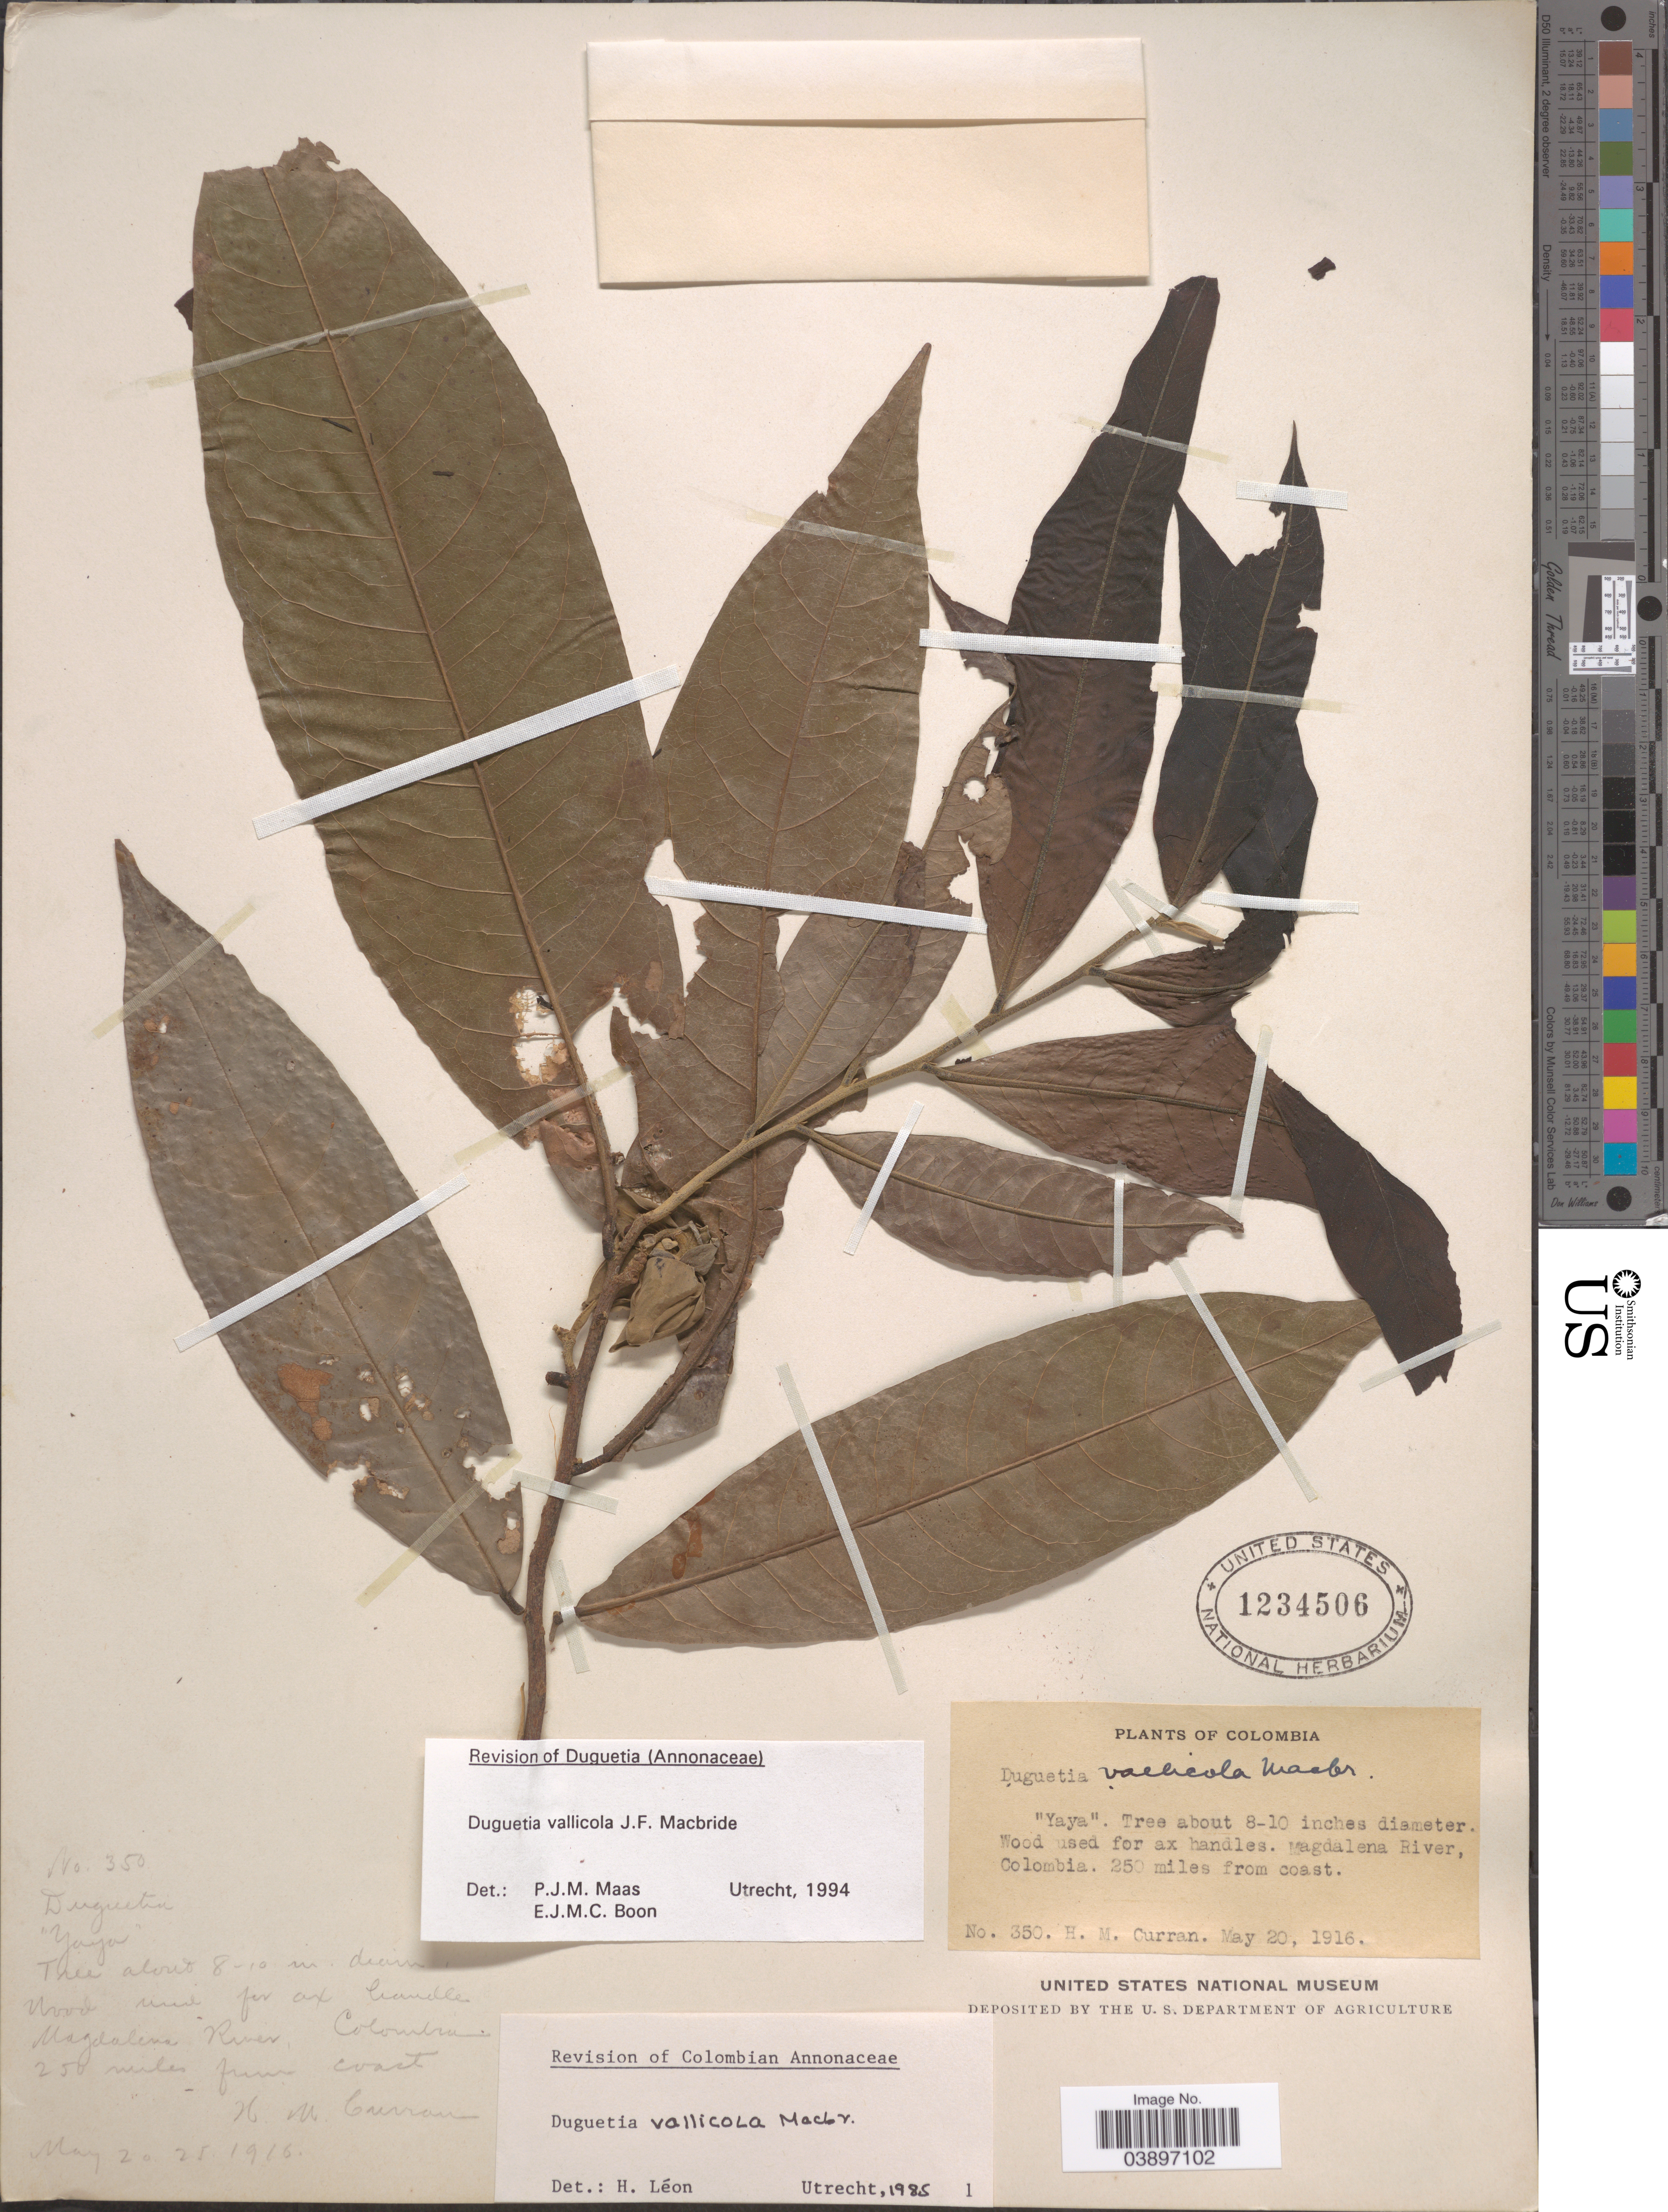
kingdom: Plantae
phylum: Tracheophyta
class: Magnoliopsida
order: Magnoliales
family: Annonaceae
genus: Duguetia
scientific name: Duguetia vallicola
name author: J.F. Macbr.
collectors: H. M. Curran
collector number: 350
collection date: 1916-05-20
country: Colombia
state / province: Magdalena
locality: Magdalena River. 250 miles from coast.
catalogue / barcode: US 1234506